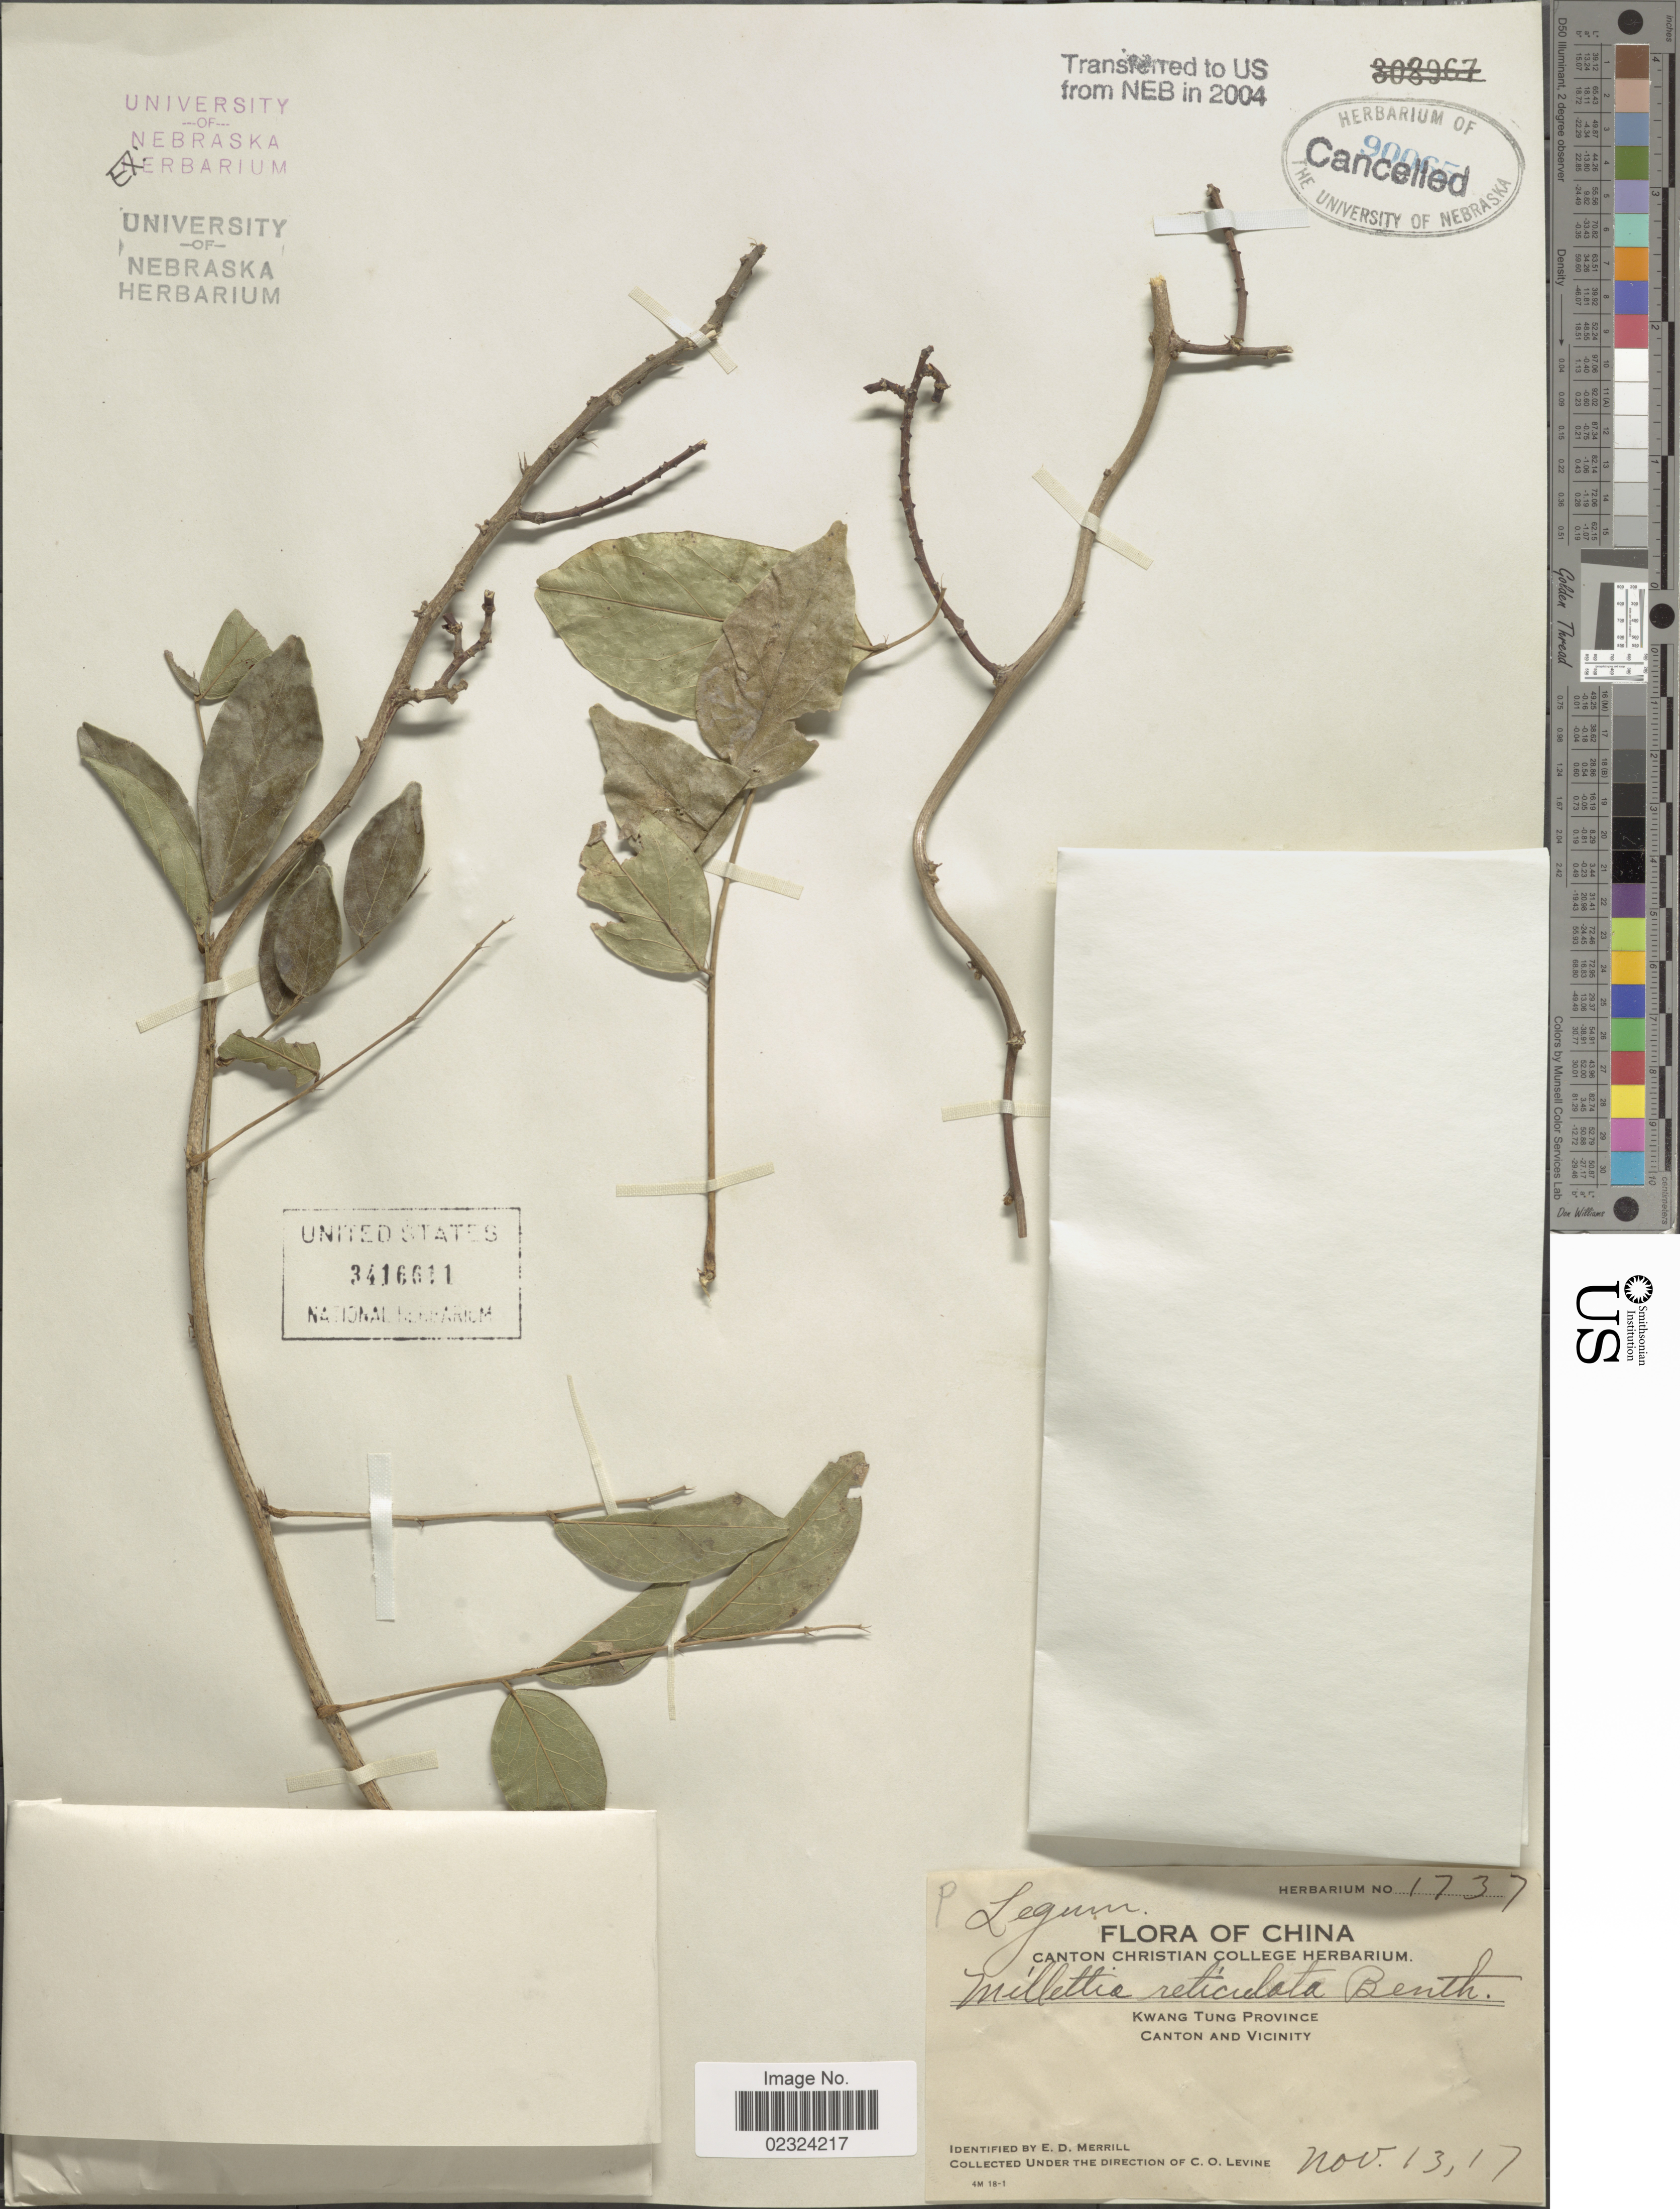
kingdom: Plantae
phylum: Tracheophyta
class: Magnoliopsida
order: Fabales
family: Fabaceae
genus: Wisteriopsis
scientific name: Wisteriopsis reticulata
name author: (Benth.) J. Compton & Schrire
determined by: Strong, Mark T., (BOT), Smithsonian Institution - National Museum of Natural History (UNITED STATES)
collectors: C. O. Levine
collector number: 1737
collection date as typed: Transcribed d/m/y: 13/11/17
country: China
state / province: Guangdong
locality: Kwang Tun Province. Canton and vicinity.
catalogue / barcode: US 3416611